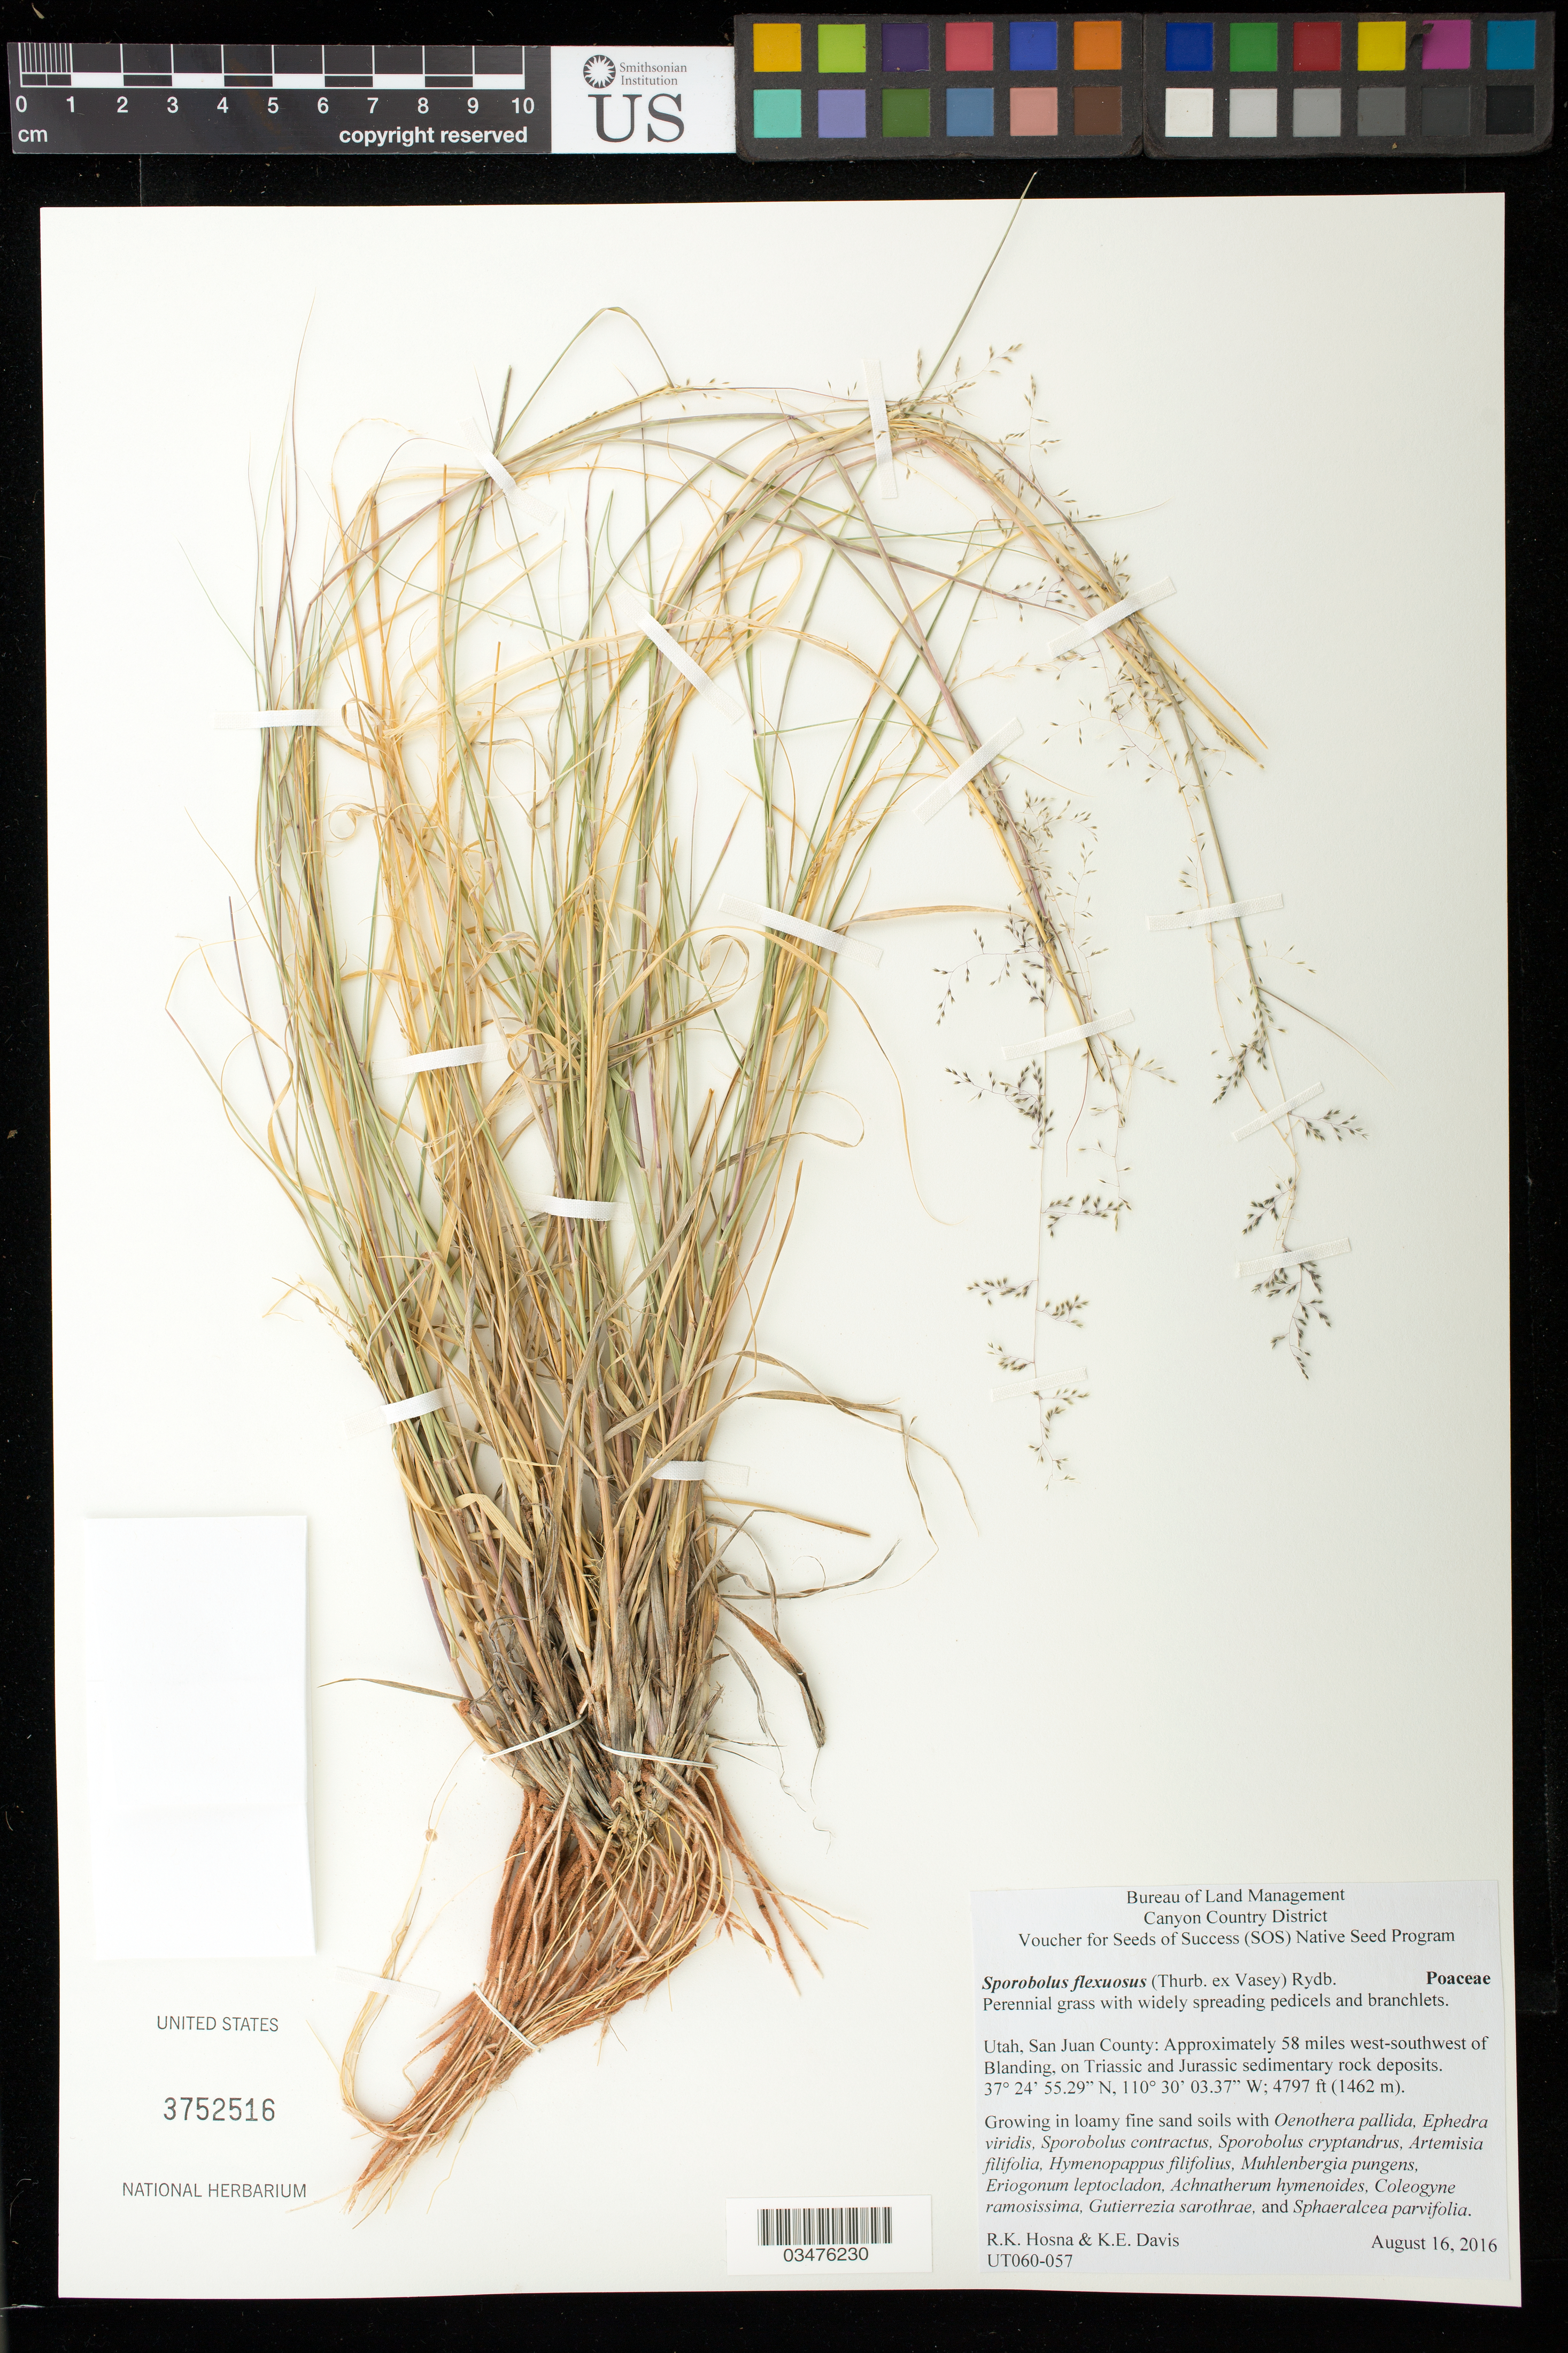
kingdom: Plantae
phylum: Tracheophyta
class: Liliopsida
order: Poales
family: Poaceae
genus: Sporobolus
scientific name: Sporobolus flexuosus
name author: (Thurb.) Rydb.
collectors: R. Hosna & K. Davis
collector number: UT060-057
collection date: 2016-08-16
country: United States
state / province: Utah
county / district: San Juan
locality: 58 mi. WSW of Blanding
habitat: Triassic and Jurassic sedimentary rock deposits, loamy fine sand soils.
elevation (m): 1462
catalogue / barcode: US 3752516